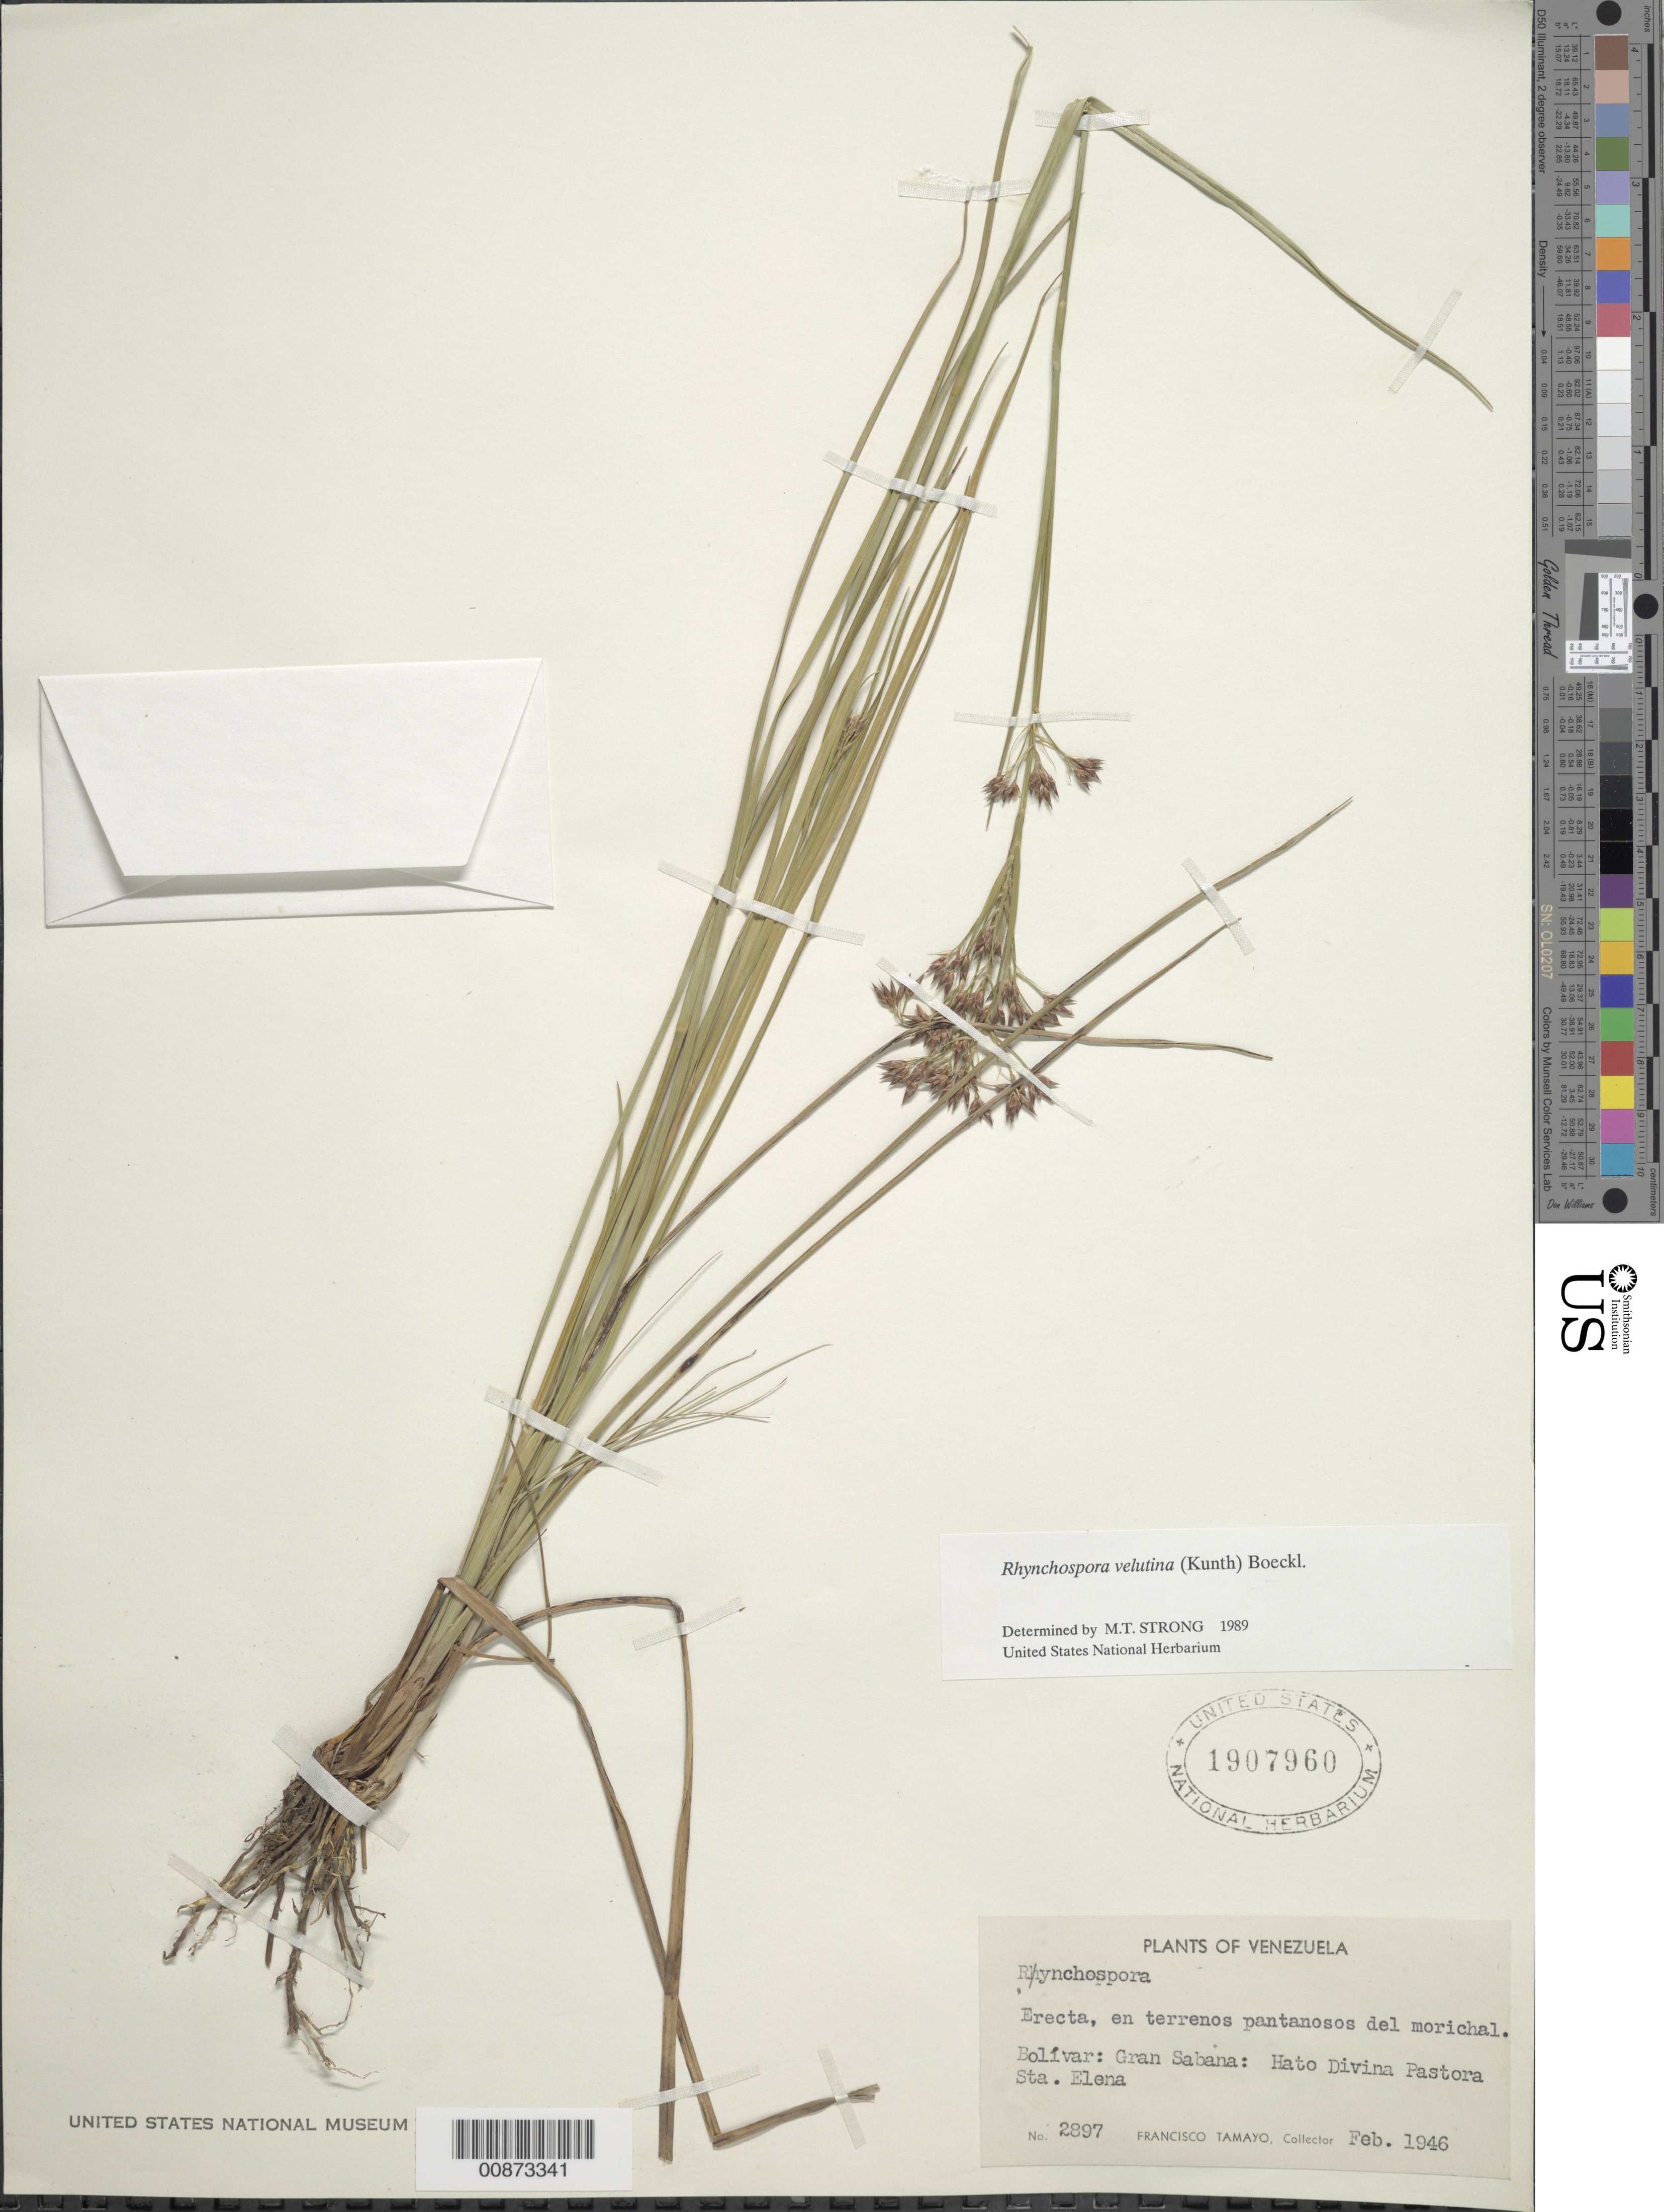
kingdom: Plantae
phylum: Tracheophyta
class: Liliopsida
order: Poales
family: Cyperaceae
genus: Rhynchospora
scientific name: Rhynchospora velutina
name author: (Kunth) Boeckeler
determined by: Strong, M. T., (US), Smithsonian Institution - National Museum of Natural History (UNITED STATES)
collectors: F. Tamayo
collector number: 2897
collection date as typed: Feb-46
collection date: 1946-02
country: Venezuela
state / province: Bolívar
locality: Gran Sabana, Hato Divina Pastora, Sta. Elena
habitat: Terrenos pantanosos del morichal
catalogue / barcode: US 1907960